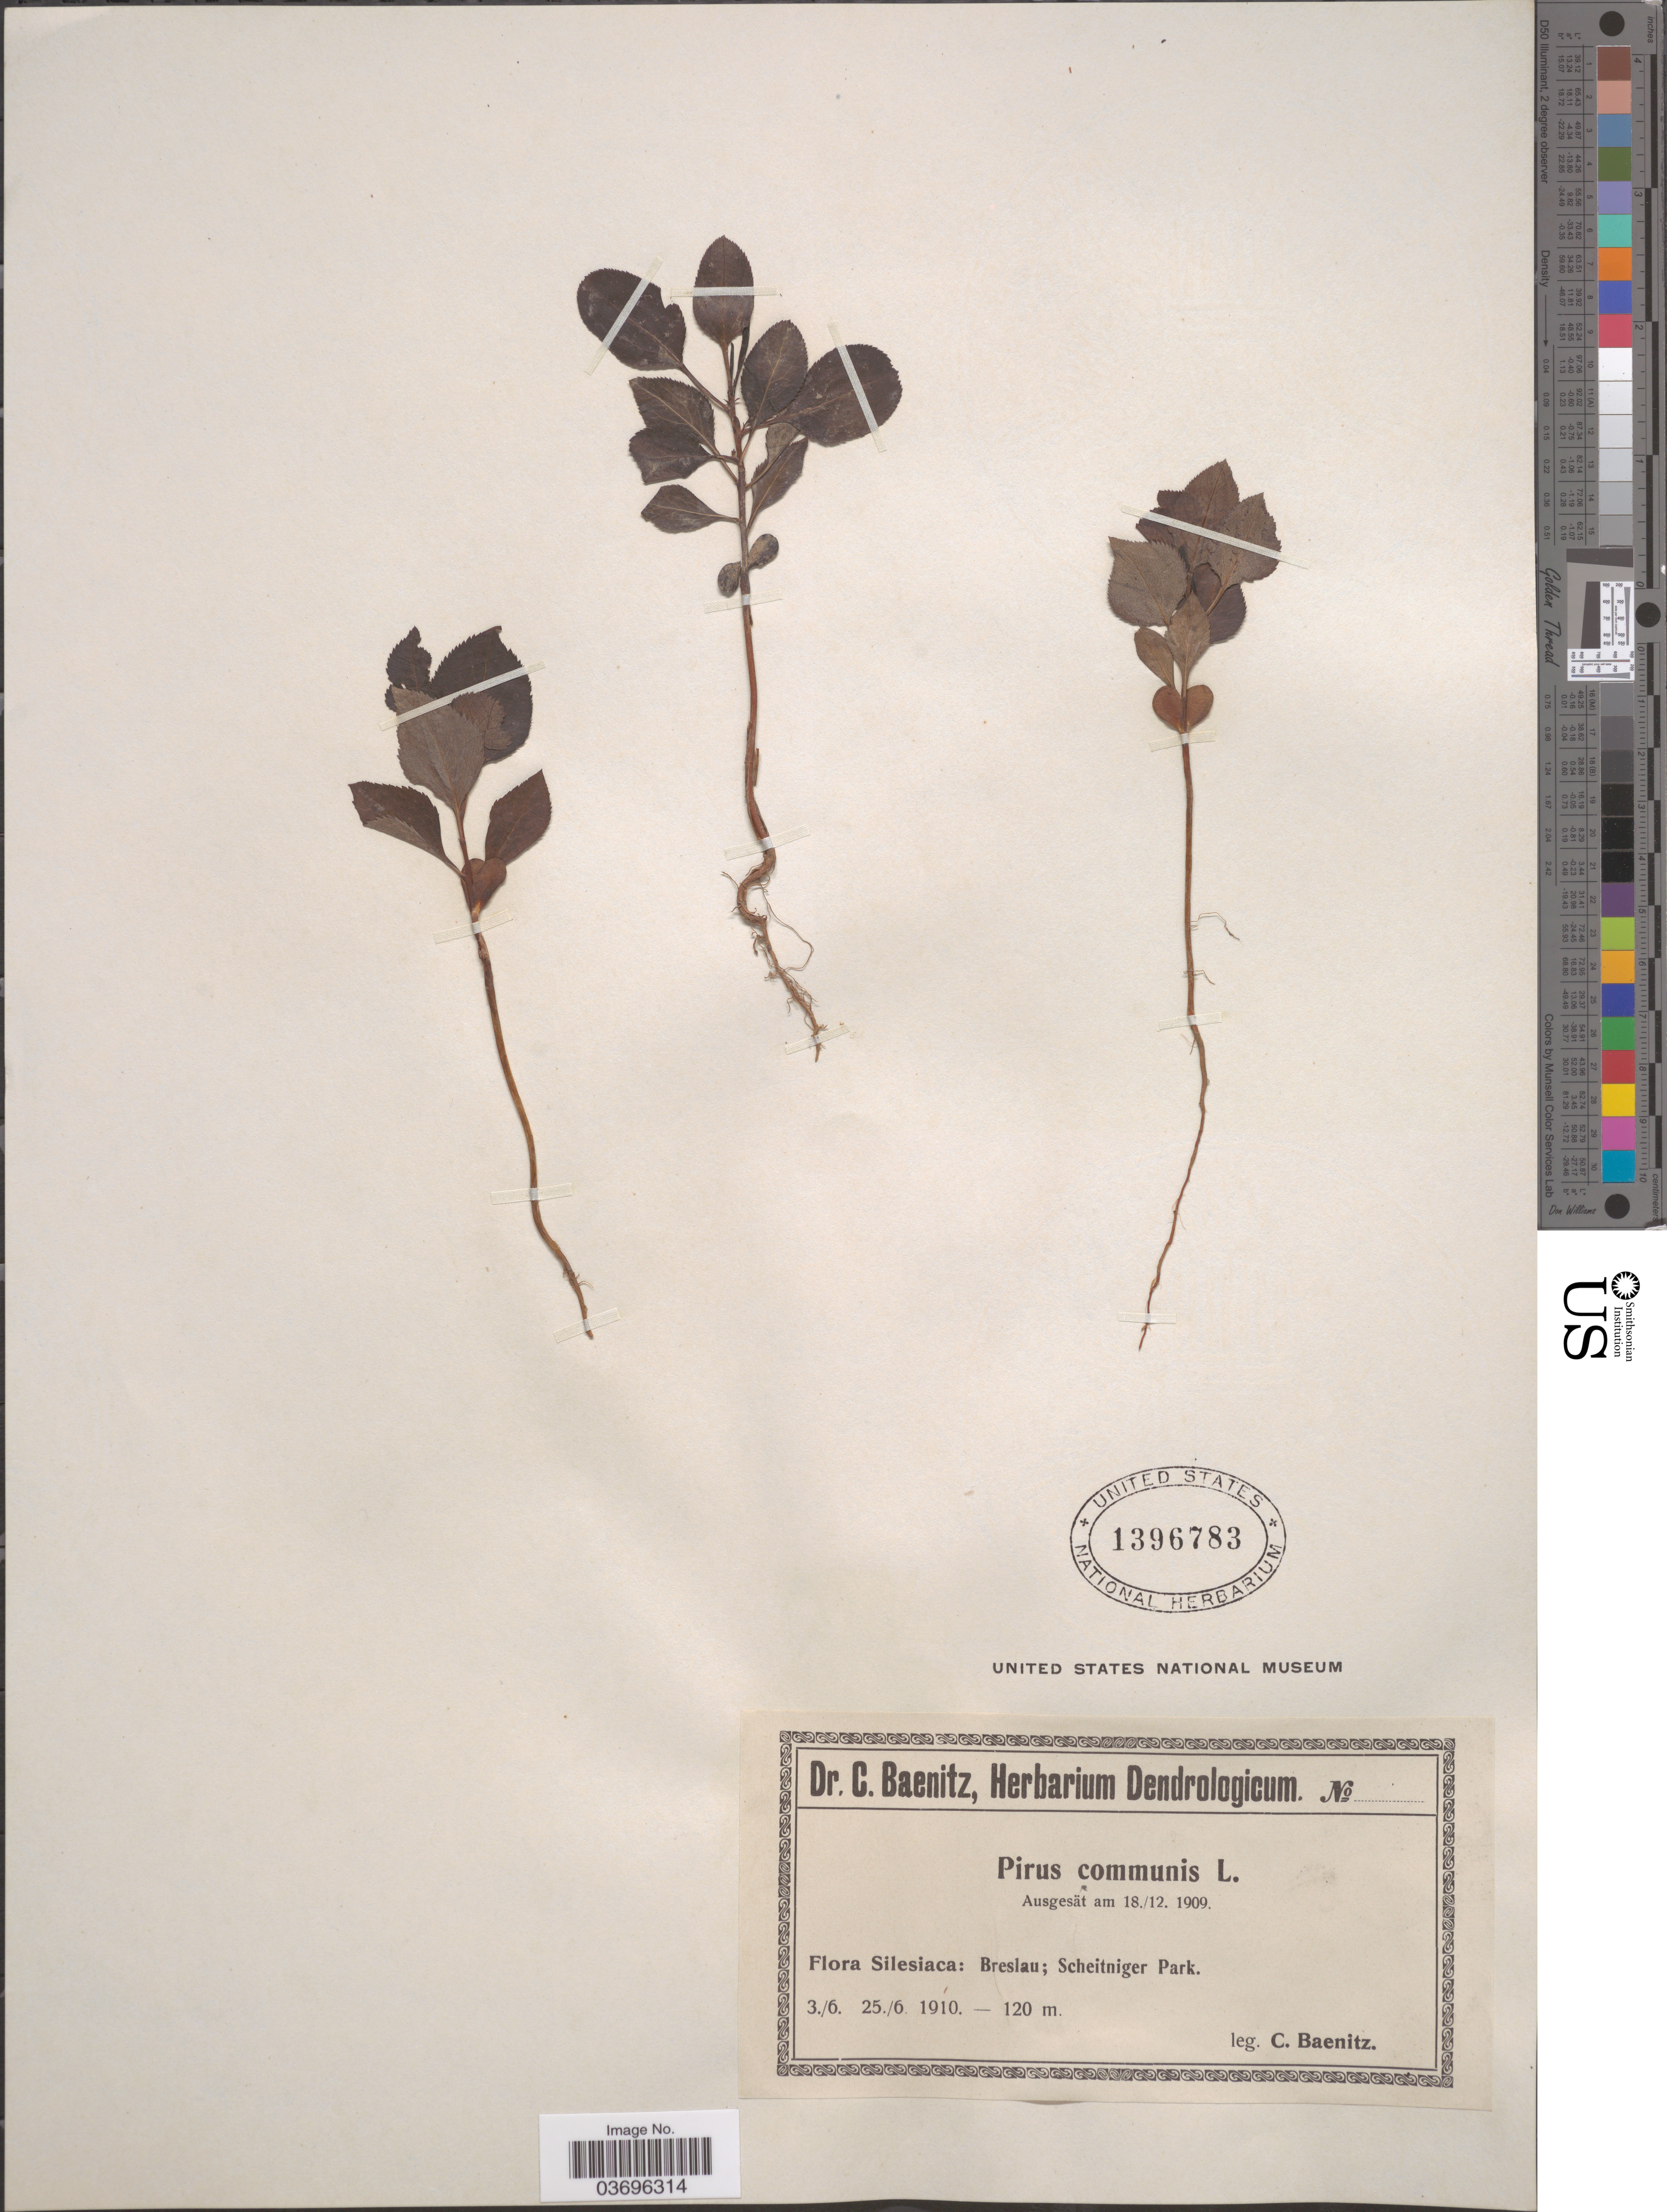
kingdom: Plantae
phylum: Tracheophyta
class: Magnoliopsida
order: Rosales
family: Rosaceae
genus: Pyrus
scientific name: Pyrus communis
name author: L.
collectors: C. G. Baenitz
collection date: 1910-06-03/1910-06-25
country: Poland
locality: Silesiaca: Breslau; Scheitniger Park.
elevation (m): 120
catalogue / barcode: US 1396783